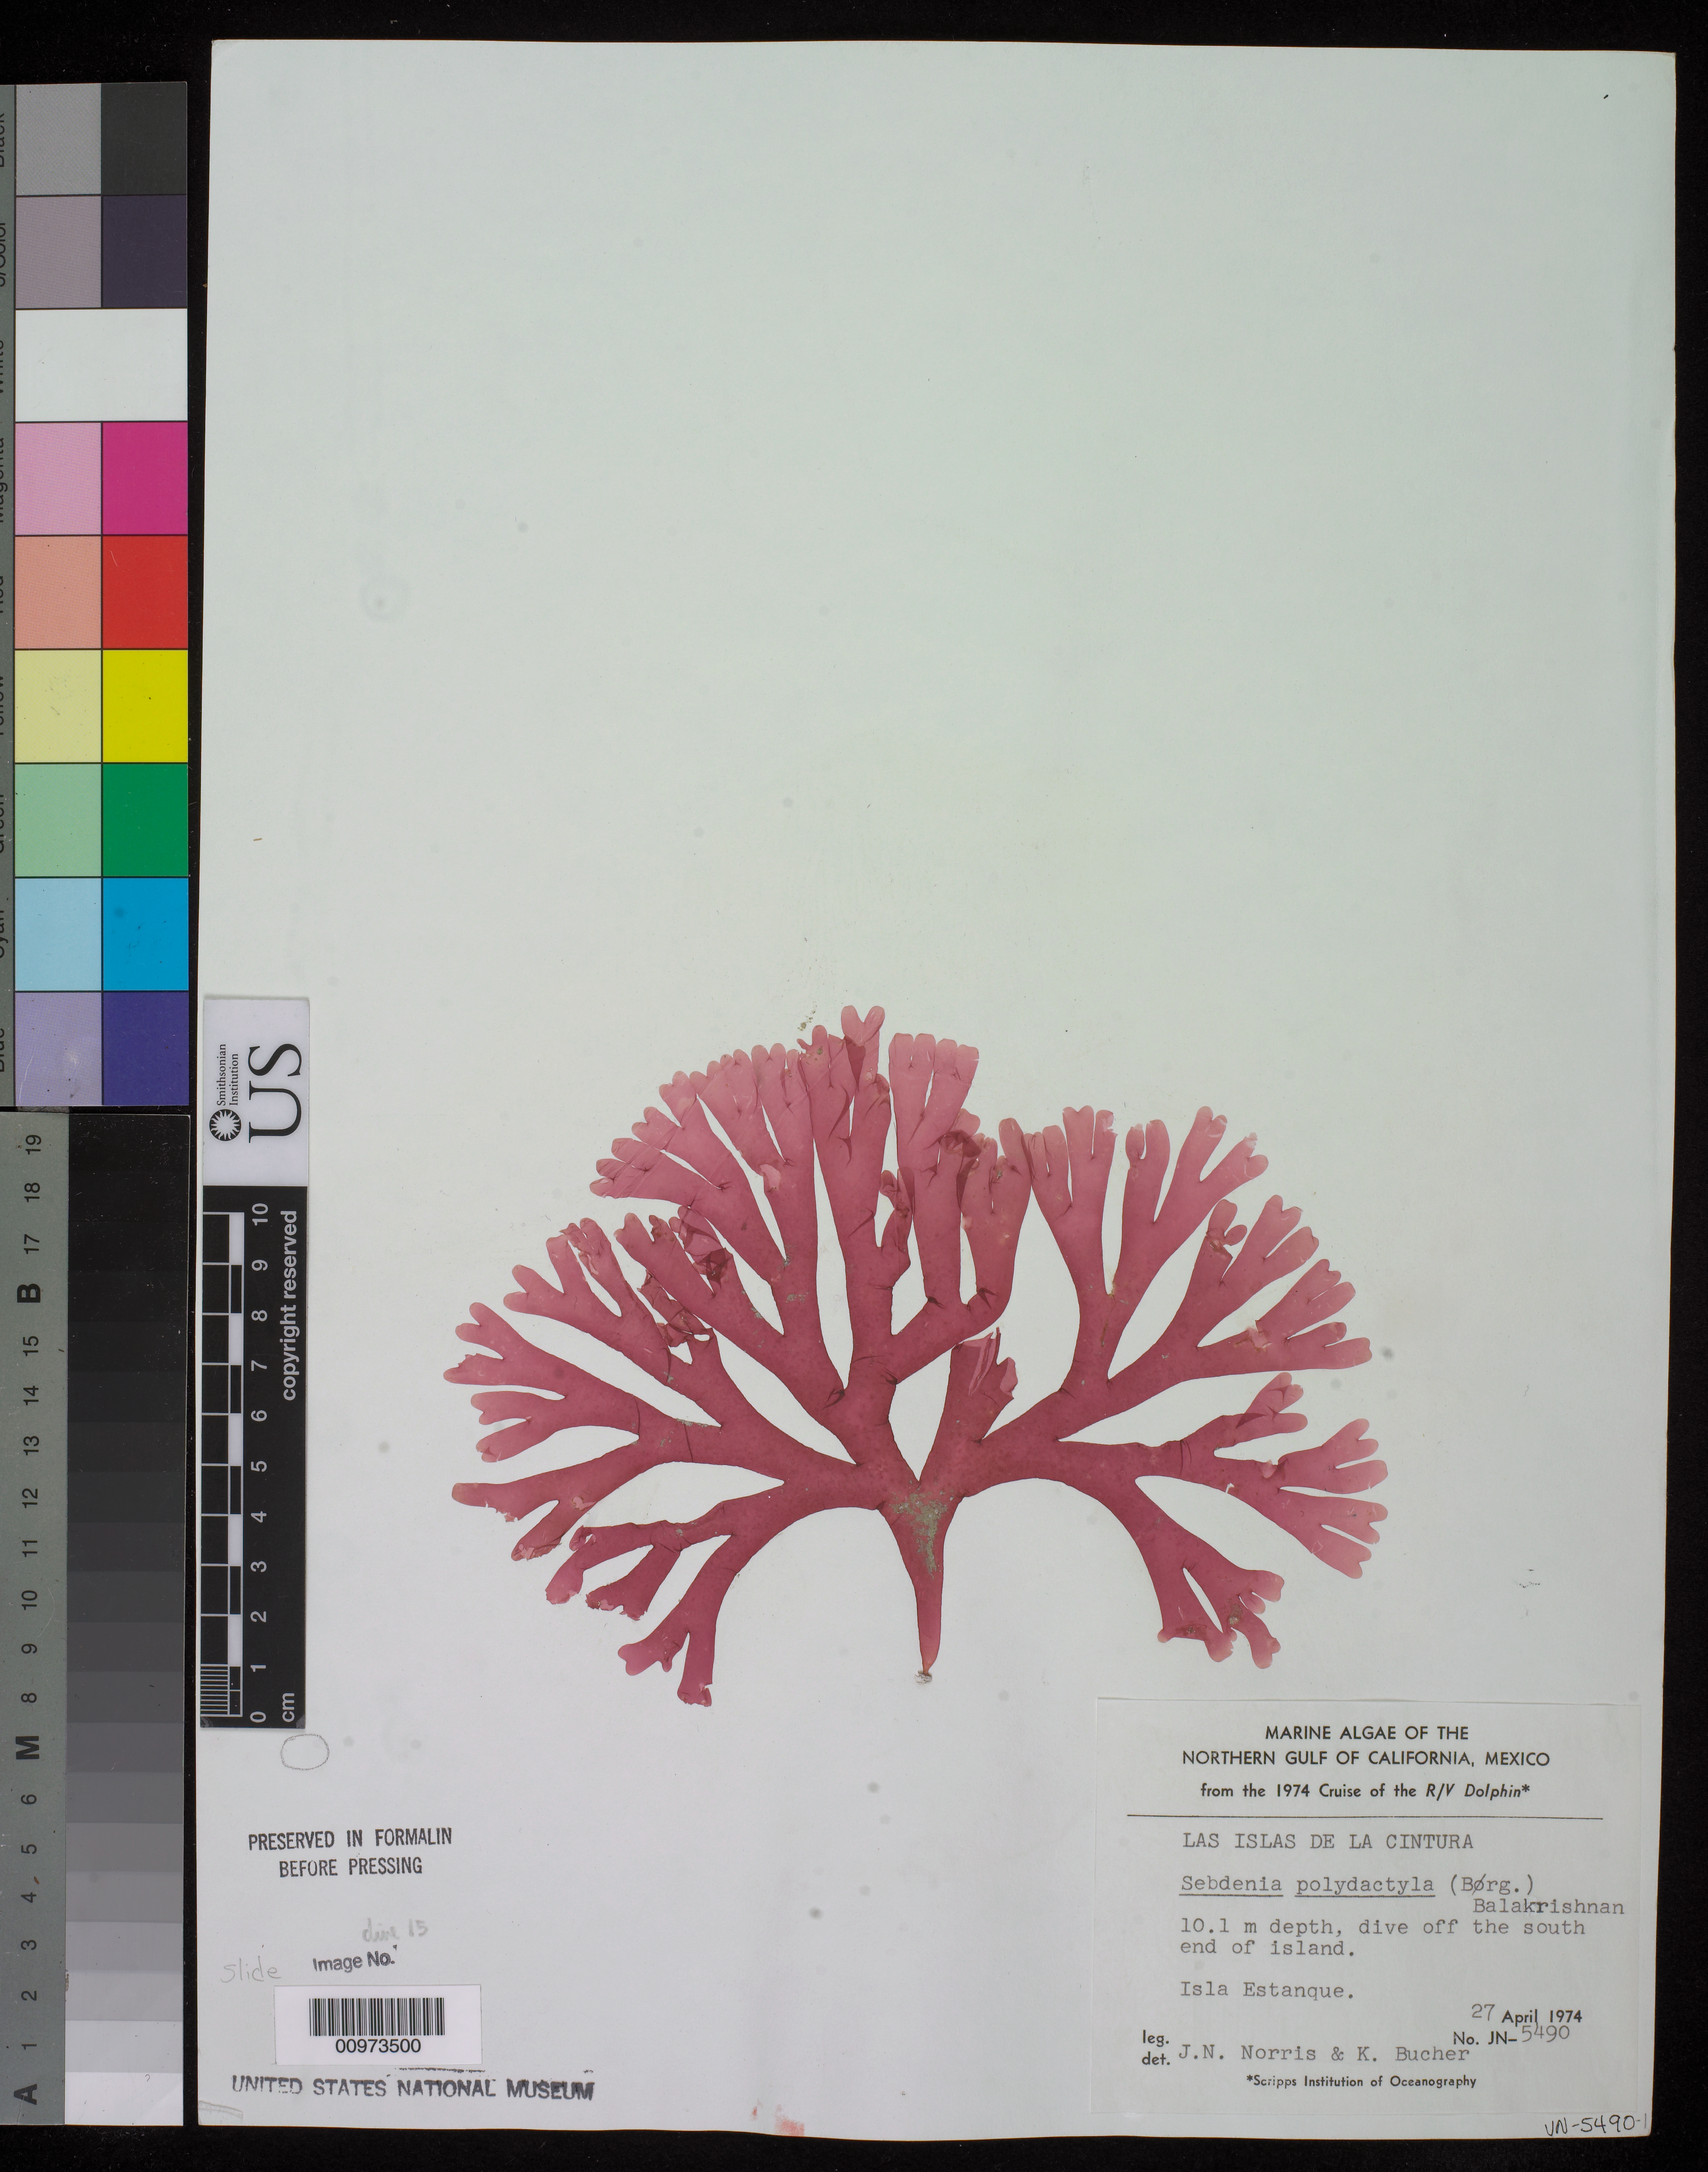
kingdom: Plantae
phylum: Rhodophyta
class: Florideophyceae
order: Sebdeniales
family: Sebdeniaceae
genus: Sebdenia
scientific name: Sebdenia flabellata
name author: (J. Agardh) P.G. Parkinson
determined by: Norris, J. N.; Bucher, K. E.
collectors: J. N. Norris & K. E. Bucher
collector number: JN-5490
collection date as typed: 27 Apr 1974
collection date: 1974-04-27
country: Mexico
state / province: Baja California Norte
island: Isla Estanque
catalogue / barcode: US 217352